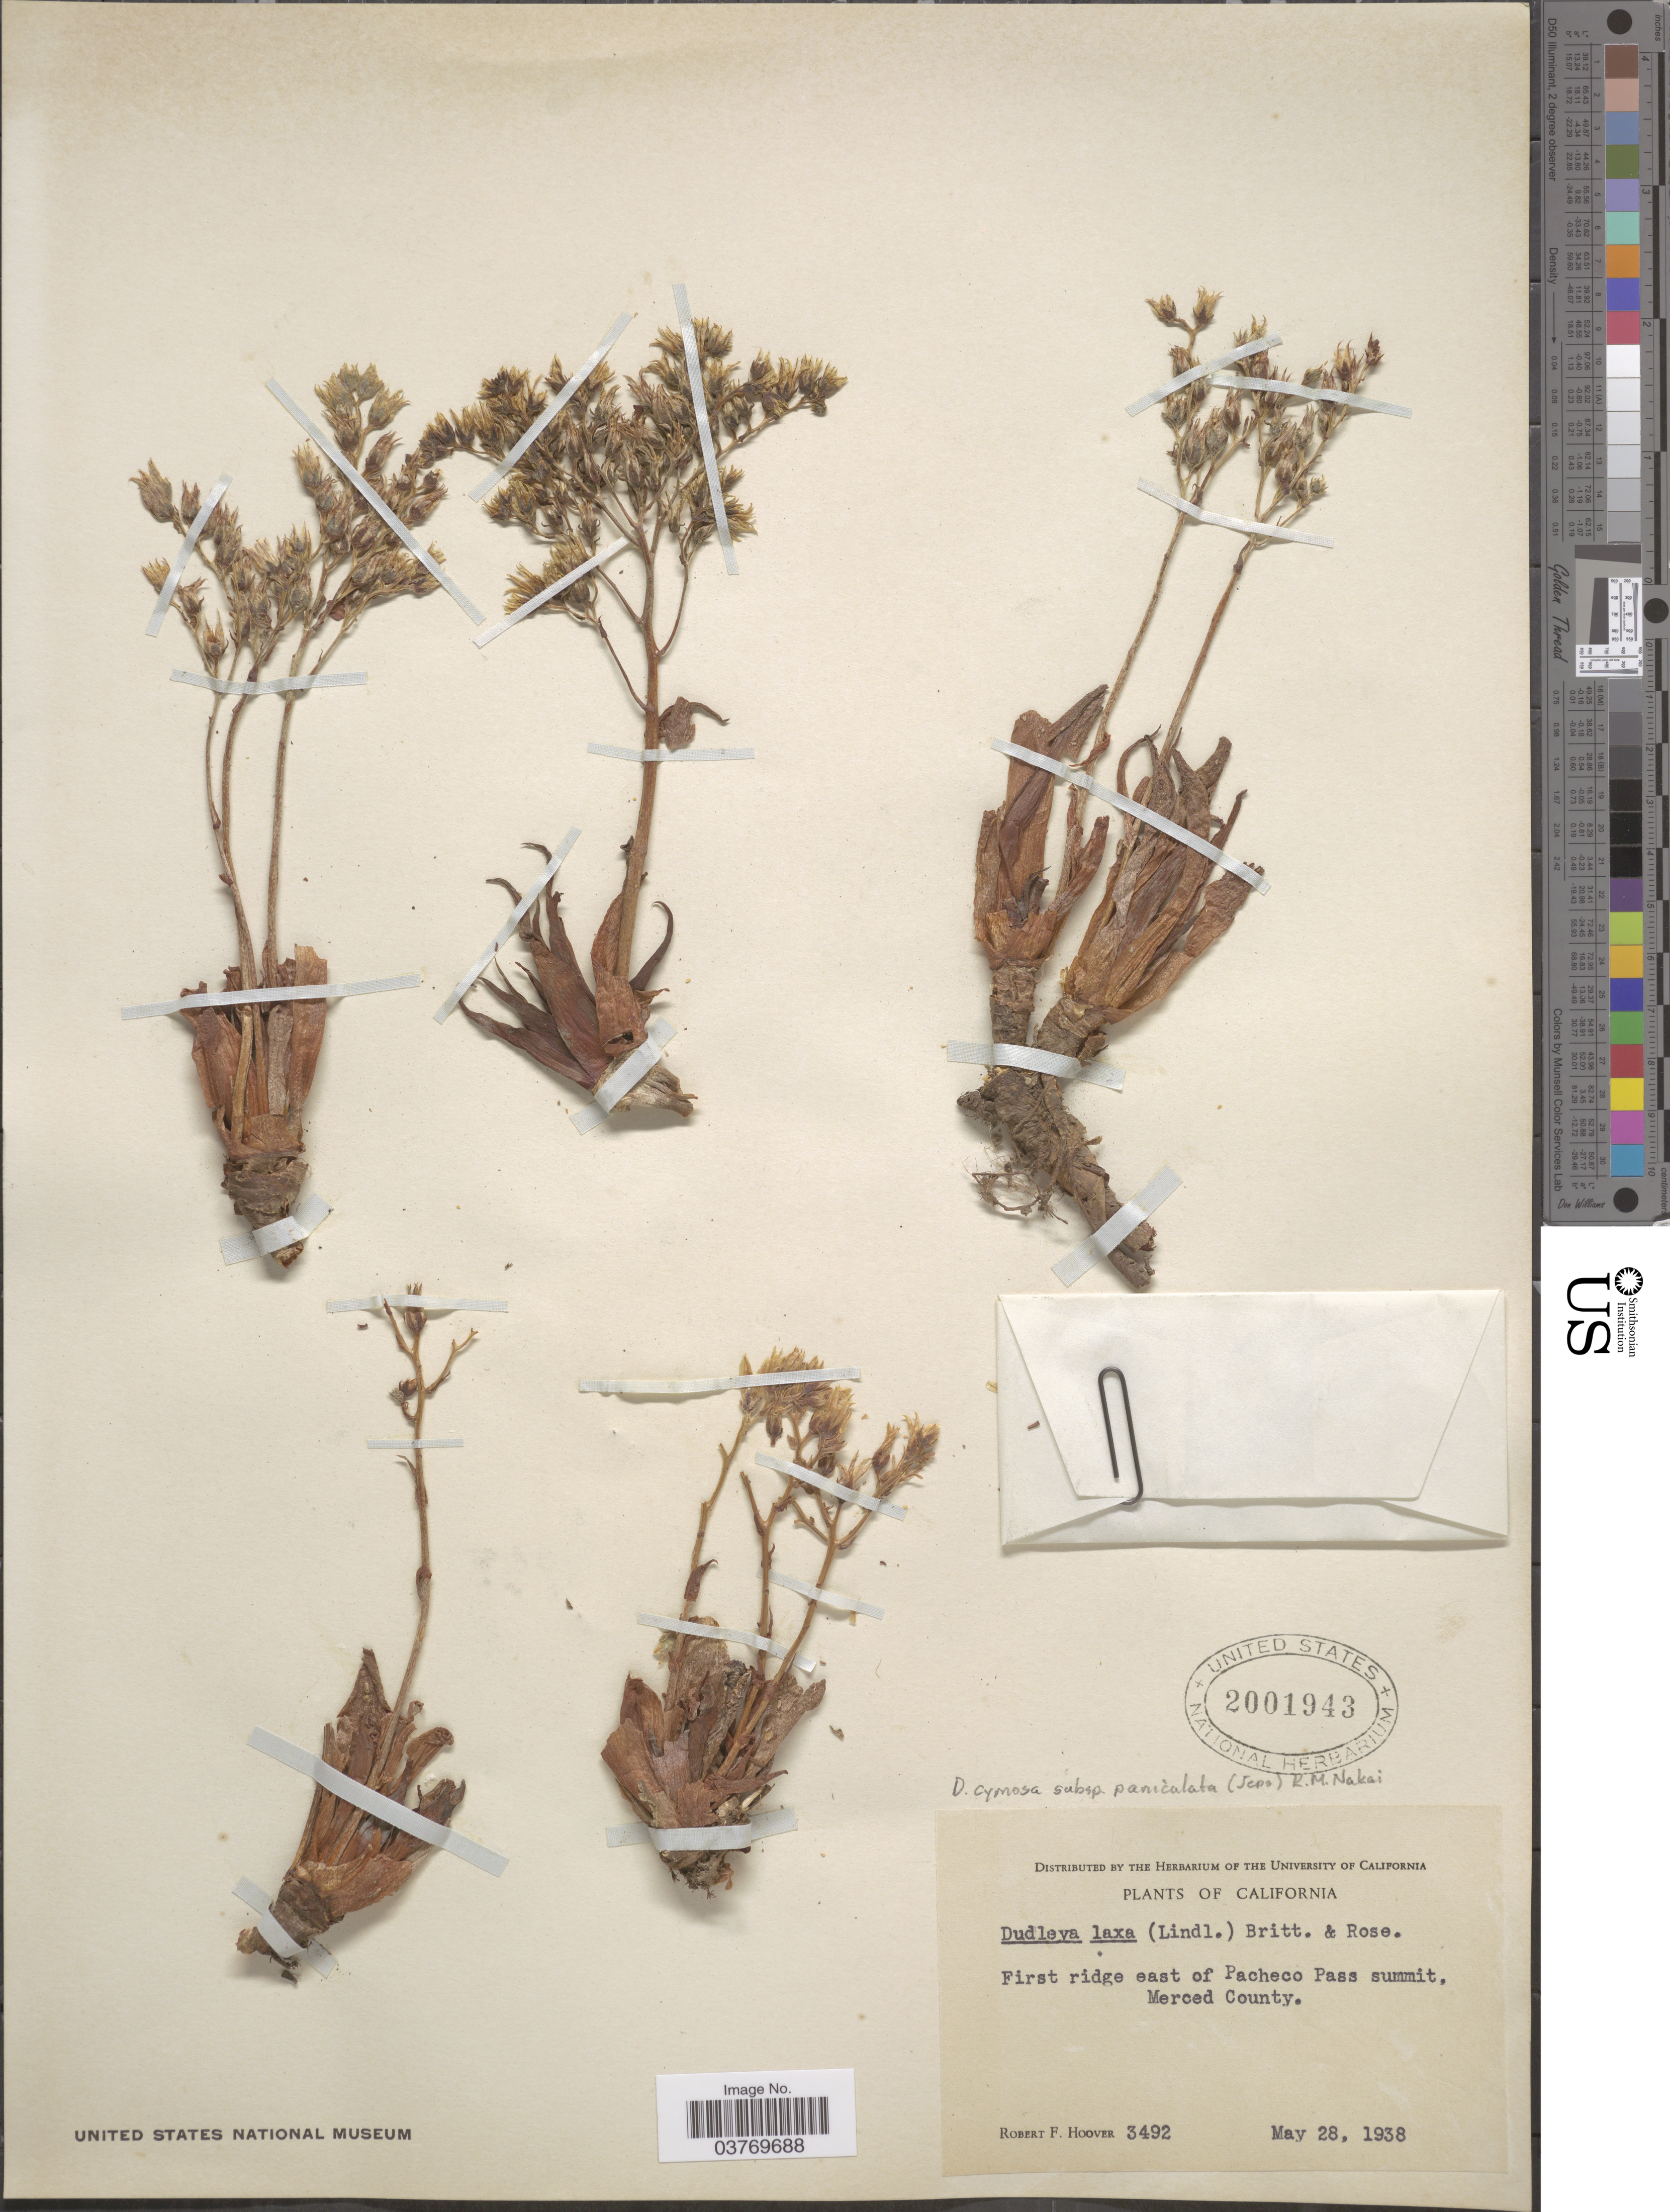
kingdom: Plantae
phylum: Tracheophyta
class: Magnoliopsida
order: Saxifragales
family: Crassulaceae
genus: Dudleya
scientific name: Dudleya cymosa subsp. paniculata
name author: (Jeps.) K.M. Nakai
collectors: R. F. Hoover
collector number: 3492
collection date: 1938-05-28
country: United States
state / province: California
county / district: Merced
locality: First ridge east of Pacheco Pass summit, Merced County.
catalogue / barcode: US 2001943